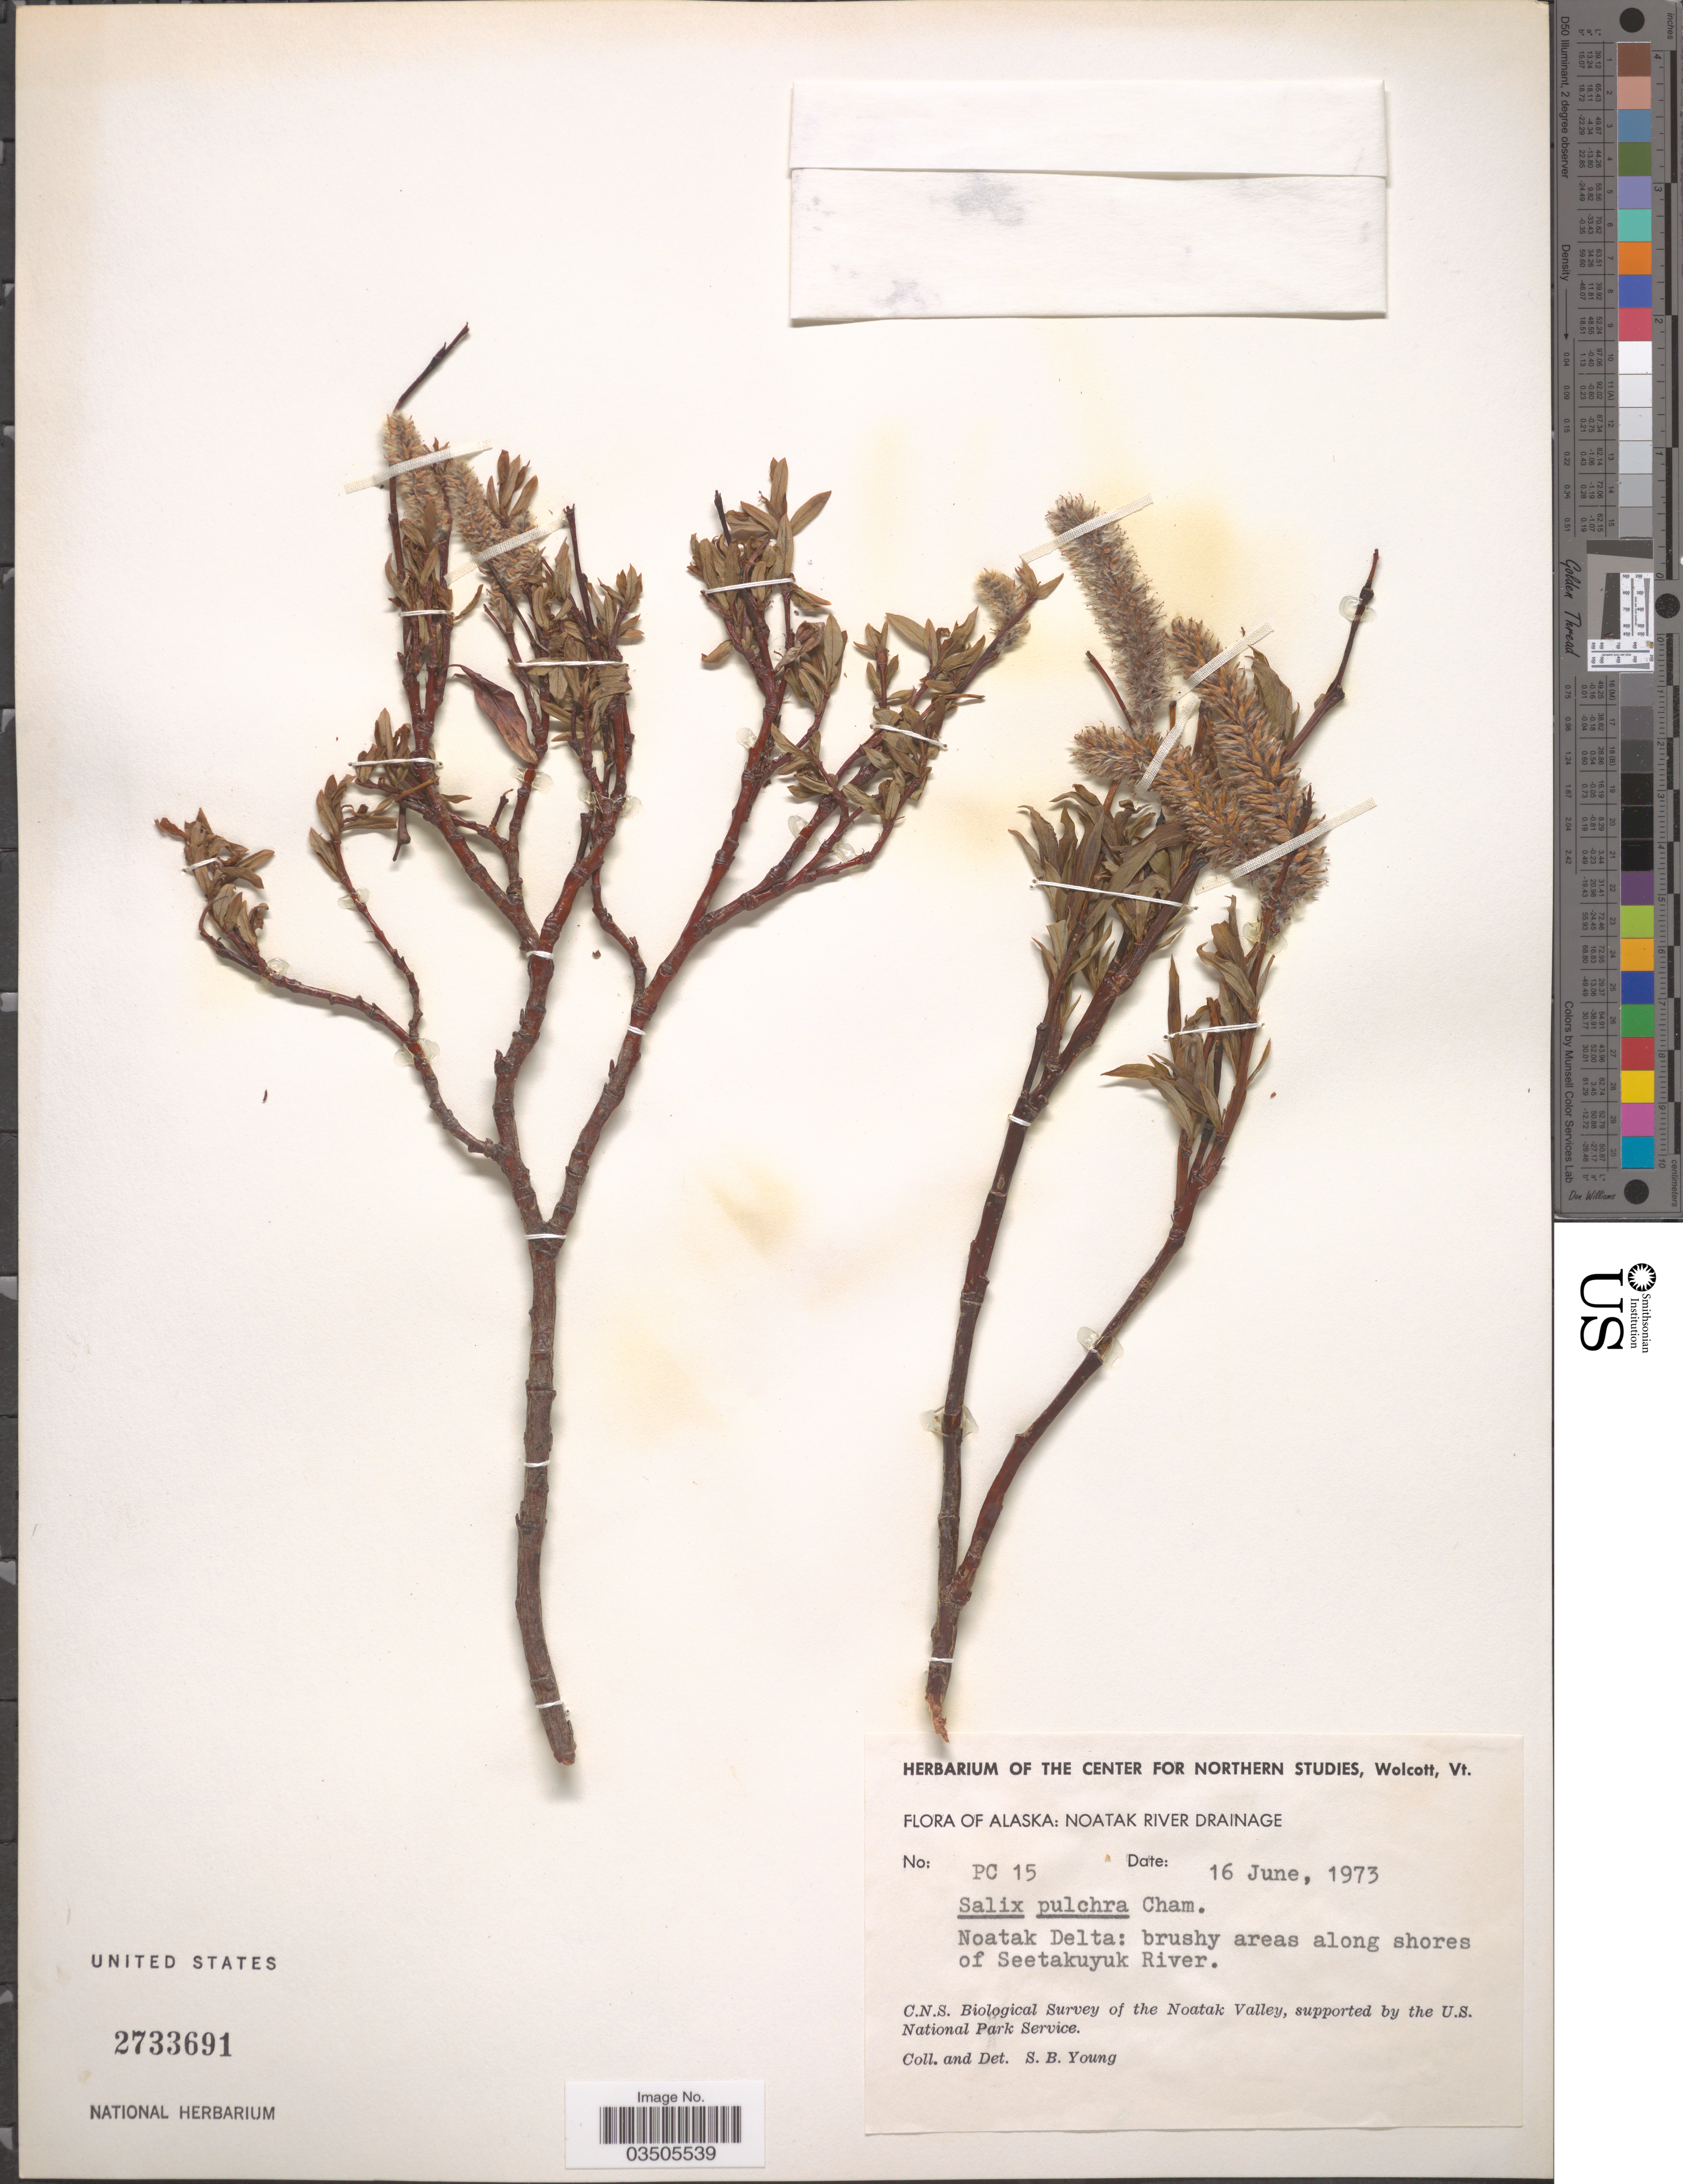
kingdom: Plantae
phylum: Tracheophyta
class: Magnoliopsida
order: Malpighiales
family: Salicaceae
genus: Salix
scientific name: Salix pulchra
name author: Cham.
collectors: S. Young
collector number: PC 15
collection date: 1973-06-16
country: United States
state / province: Alaska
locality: Noatak River Drainage. Noatak Delta: brushy areas along shores of Seetakuyuk River. Noatak Valley.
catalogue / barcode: US 2733691